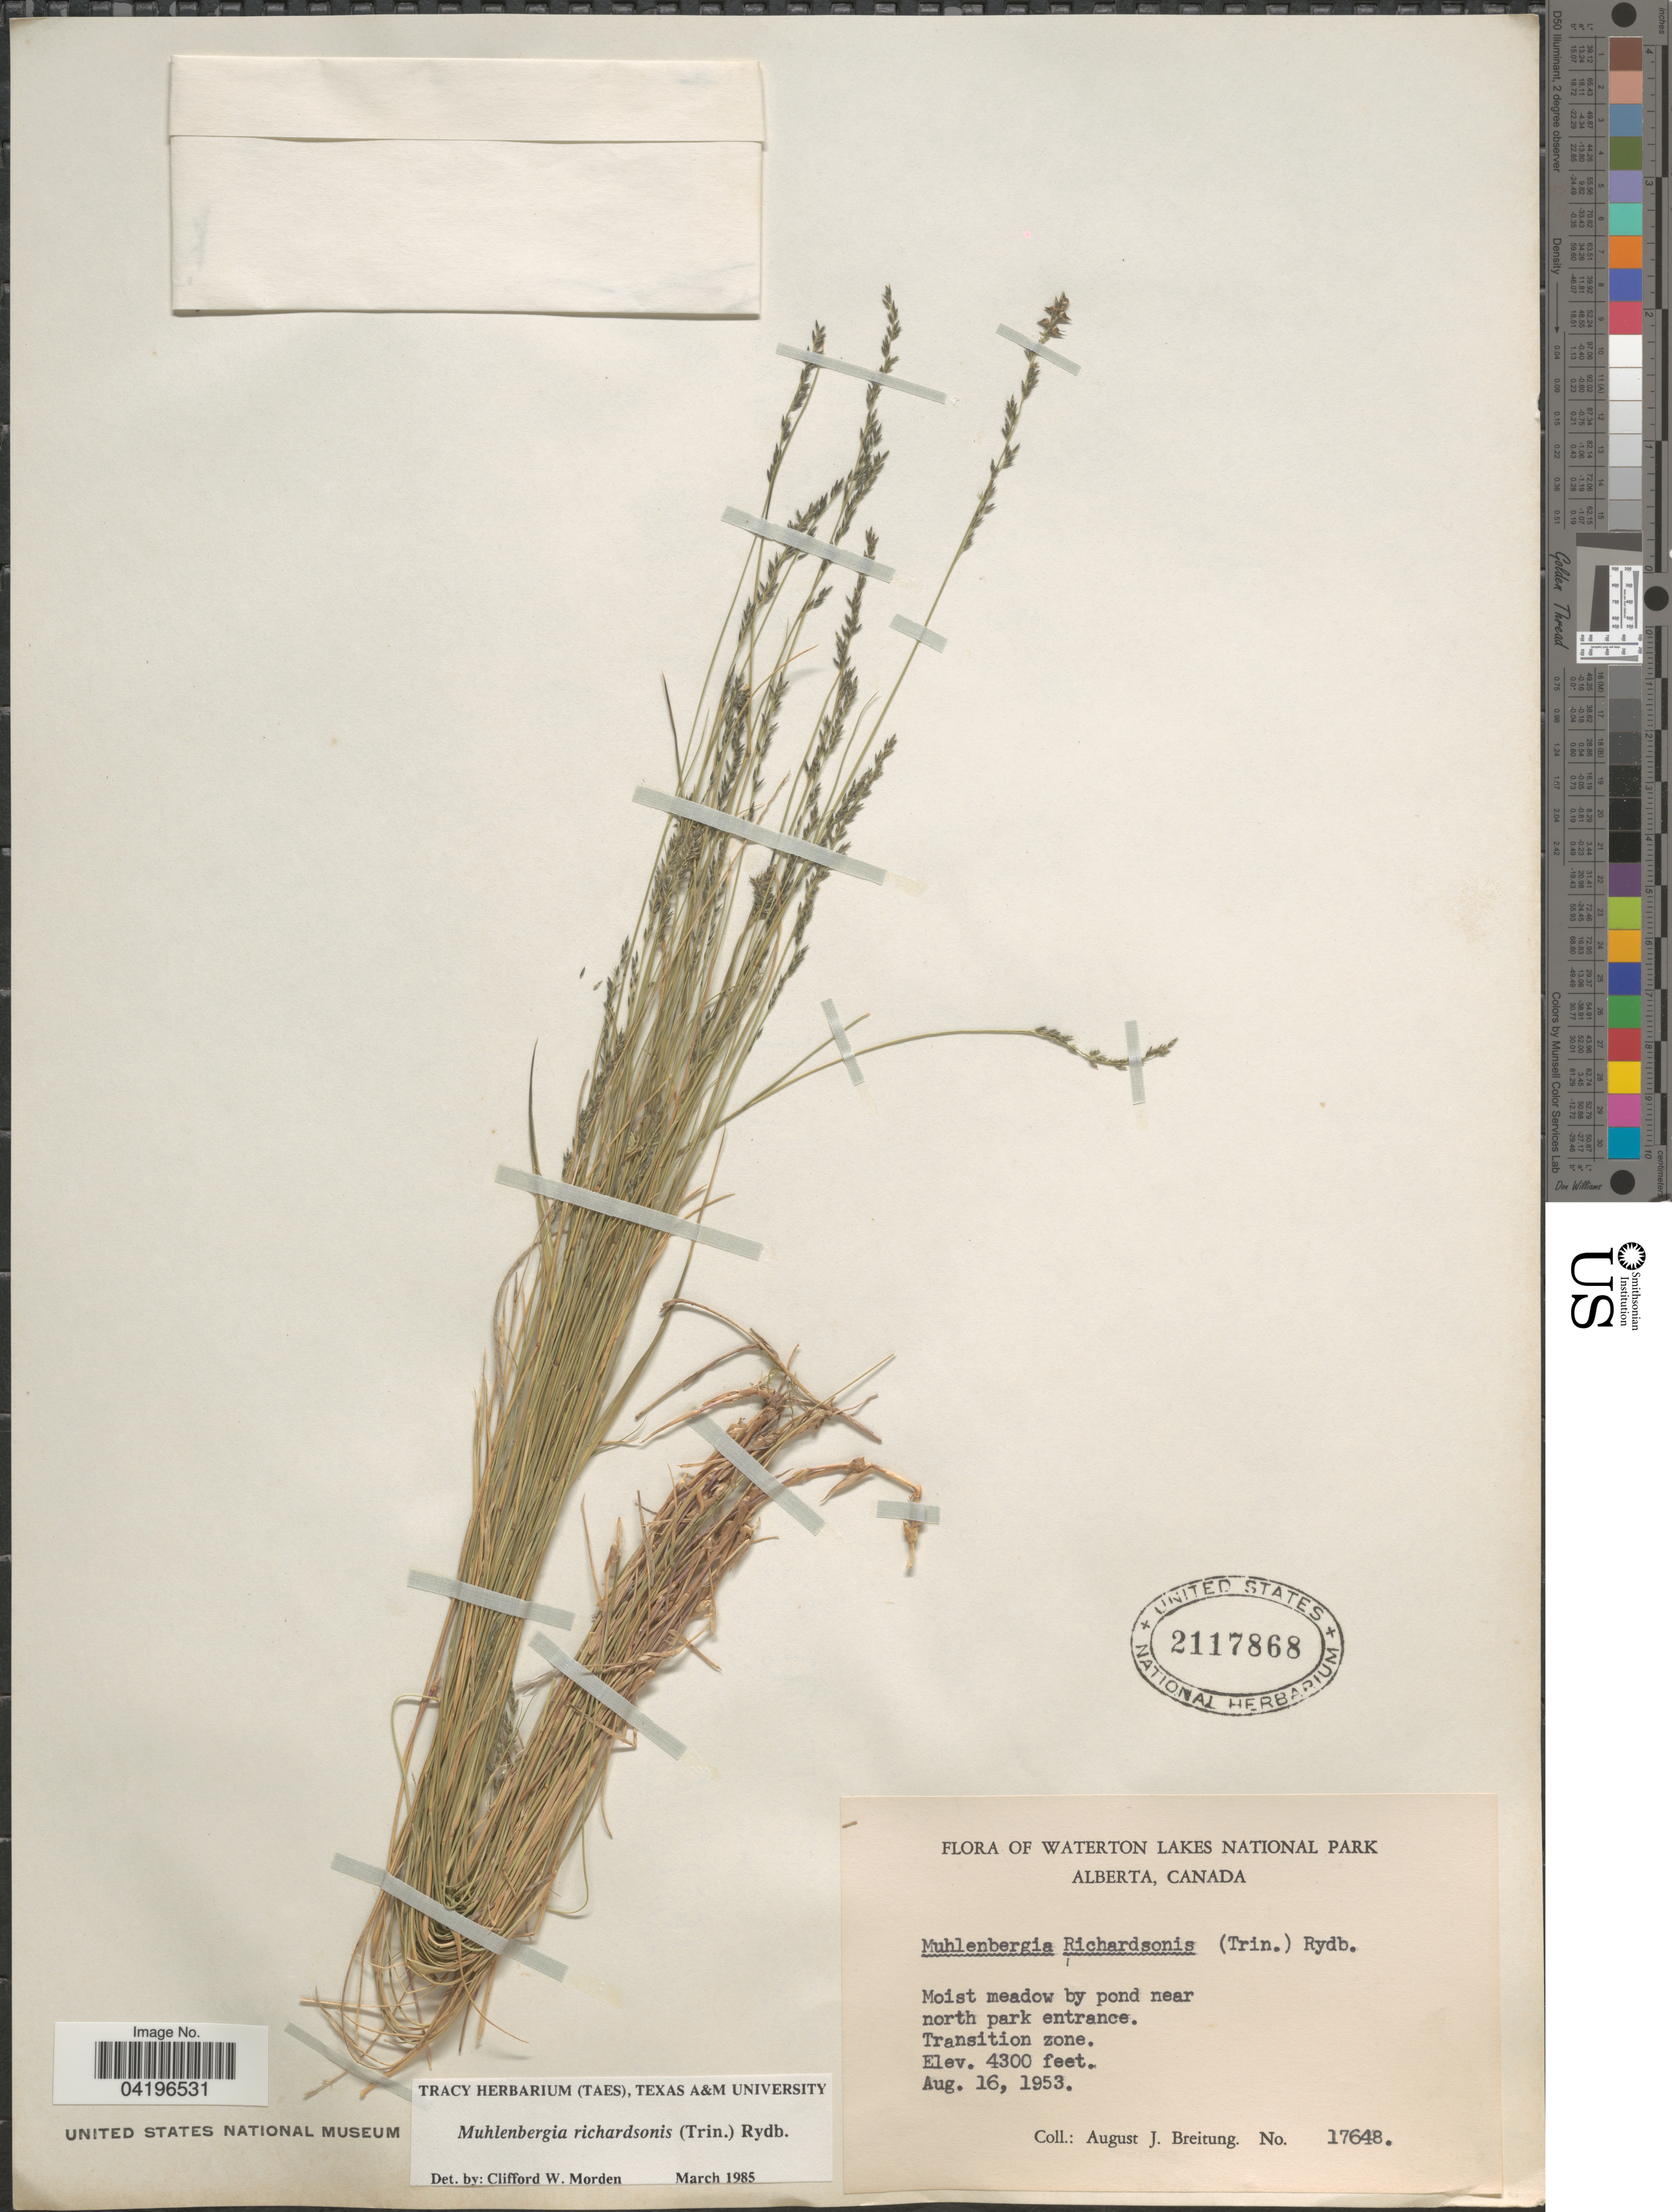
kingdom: Plantae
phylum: Tracheophyta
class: Liliopsida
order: Poales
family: Poaceae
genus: Muhlenbergia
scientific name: Muhlenbergia richardsonis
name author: (Trin.) Rydb.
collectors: A. Breitung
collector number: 17648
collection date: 1953-08-16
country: Canada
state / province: Alberta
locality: Waterton Lakes National Park. Moist meadow by pond near north park entrance. Transition zone.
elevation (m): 1311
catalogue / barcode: US 2117868